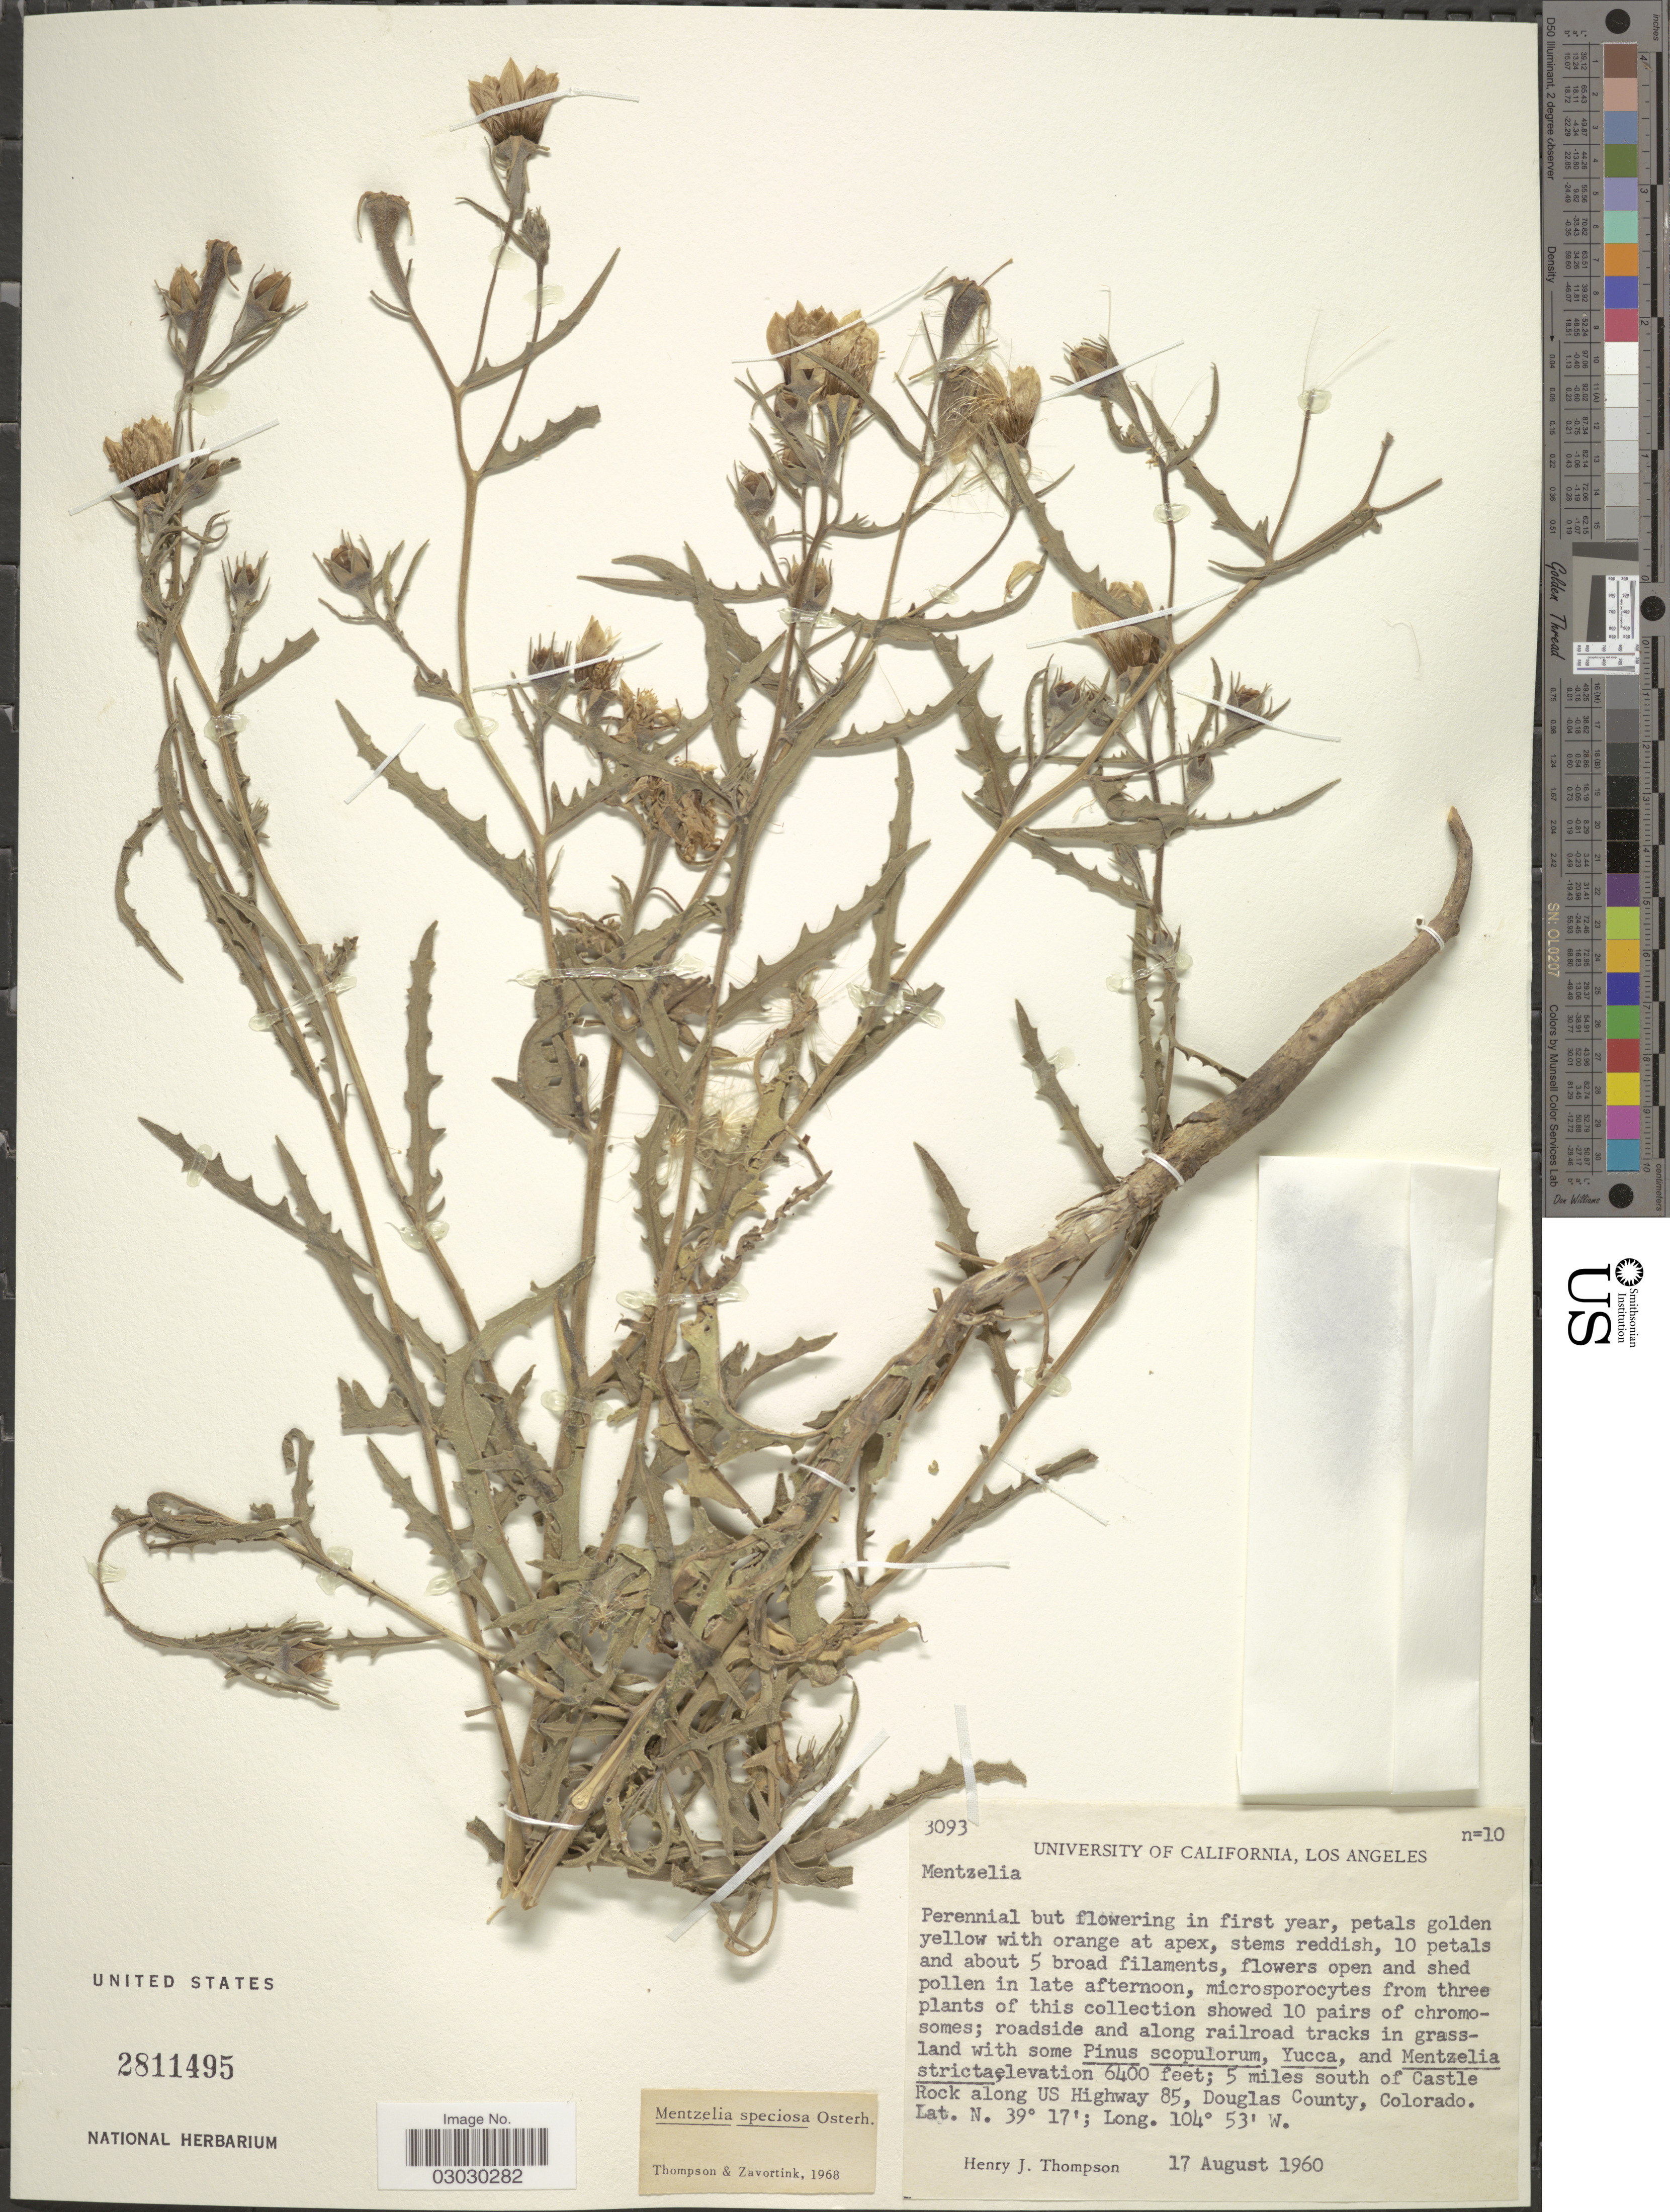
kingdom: Plantae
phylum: Tracheophyta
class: Magnoliopsida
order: Cornales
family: Loasaceae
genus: Mentzelia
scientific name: Mentzelia speciosa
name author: Osterh.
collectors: H. J. Thompson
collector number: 3093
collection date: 1960-08-17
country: United States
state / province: Colorado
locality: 5 miles south of Castle Rock along US Highway 85, Douglas County.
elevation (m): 1951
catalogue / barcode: US 2811495